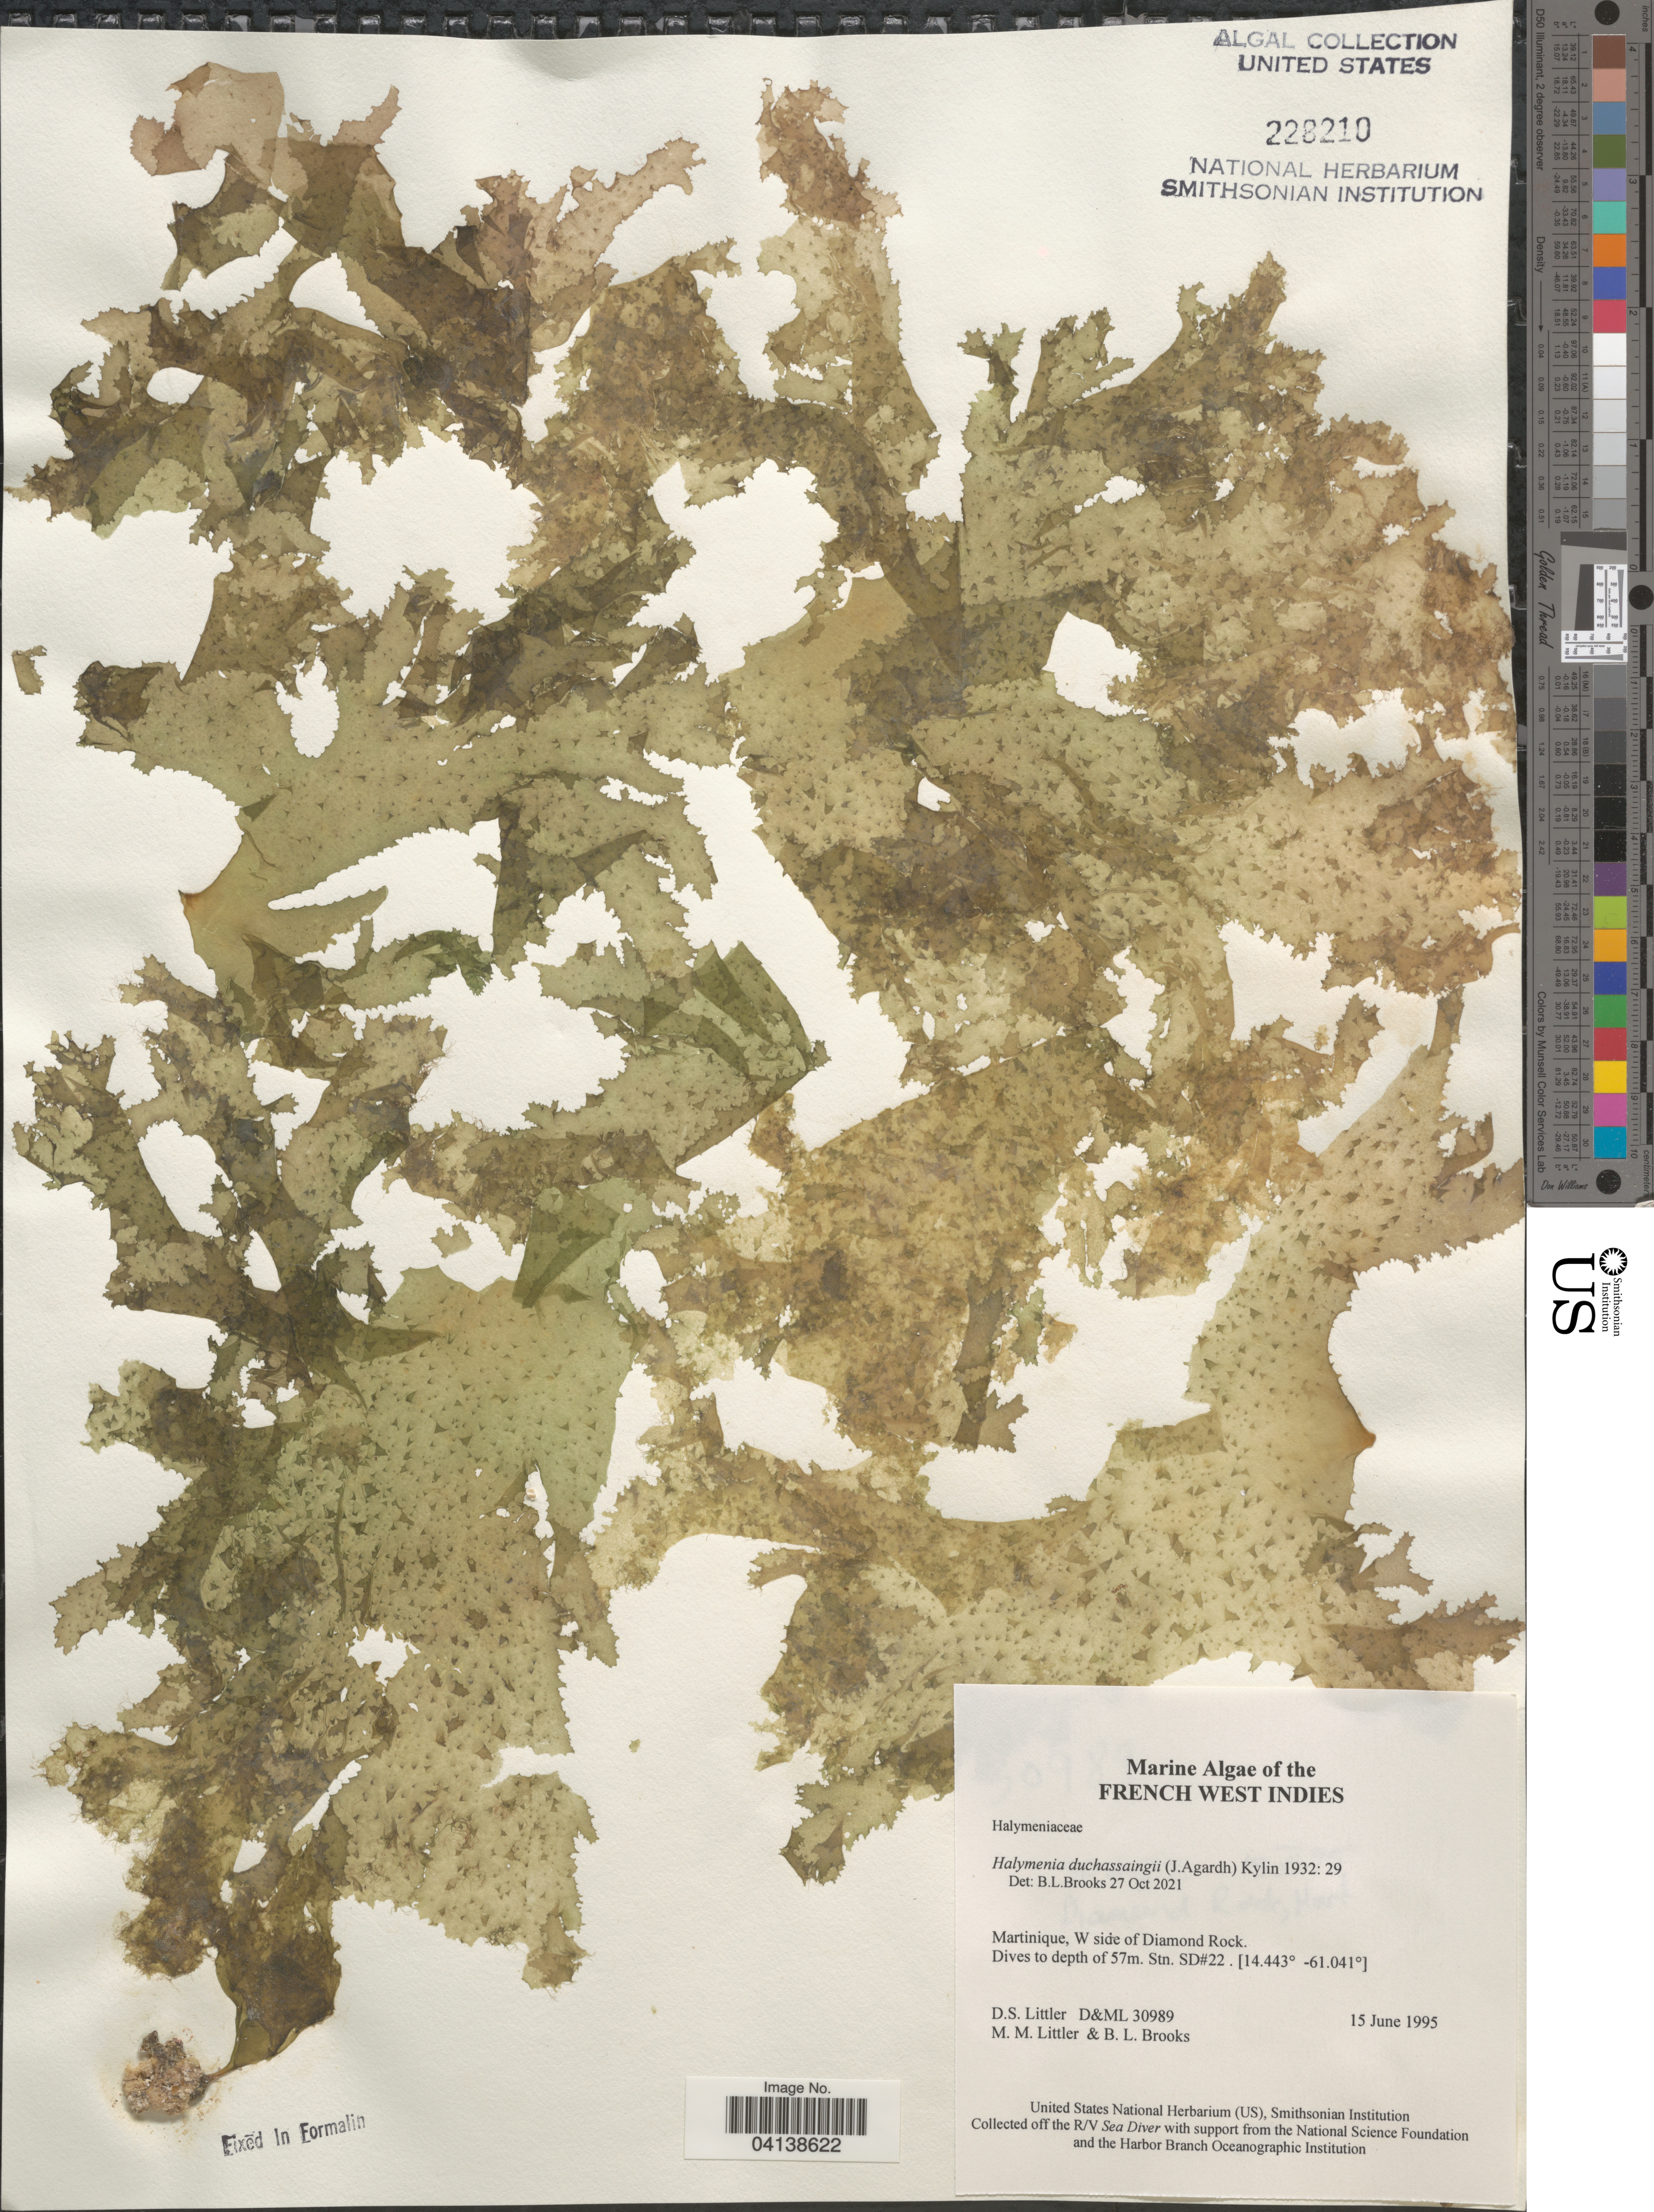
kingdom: Plantae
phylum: Rhodophyta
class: Florideophyceae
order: Halymeniales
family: Halymeniaceae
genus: Halymenia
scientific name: Halymenia duchassaignii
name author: (J. Agardh) Kylin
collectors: D. S. Littler & B. Brooks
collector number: D&ML30989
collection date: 1995-06-15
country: Martinique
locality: French West Indies. W side of Diamond Rock. Stn. SD#22.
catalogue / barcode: US 228210